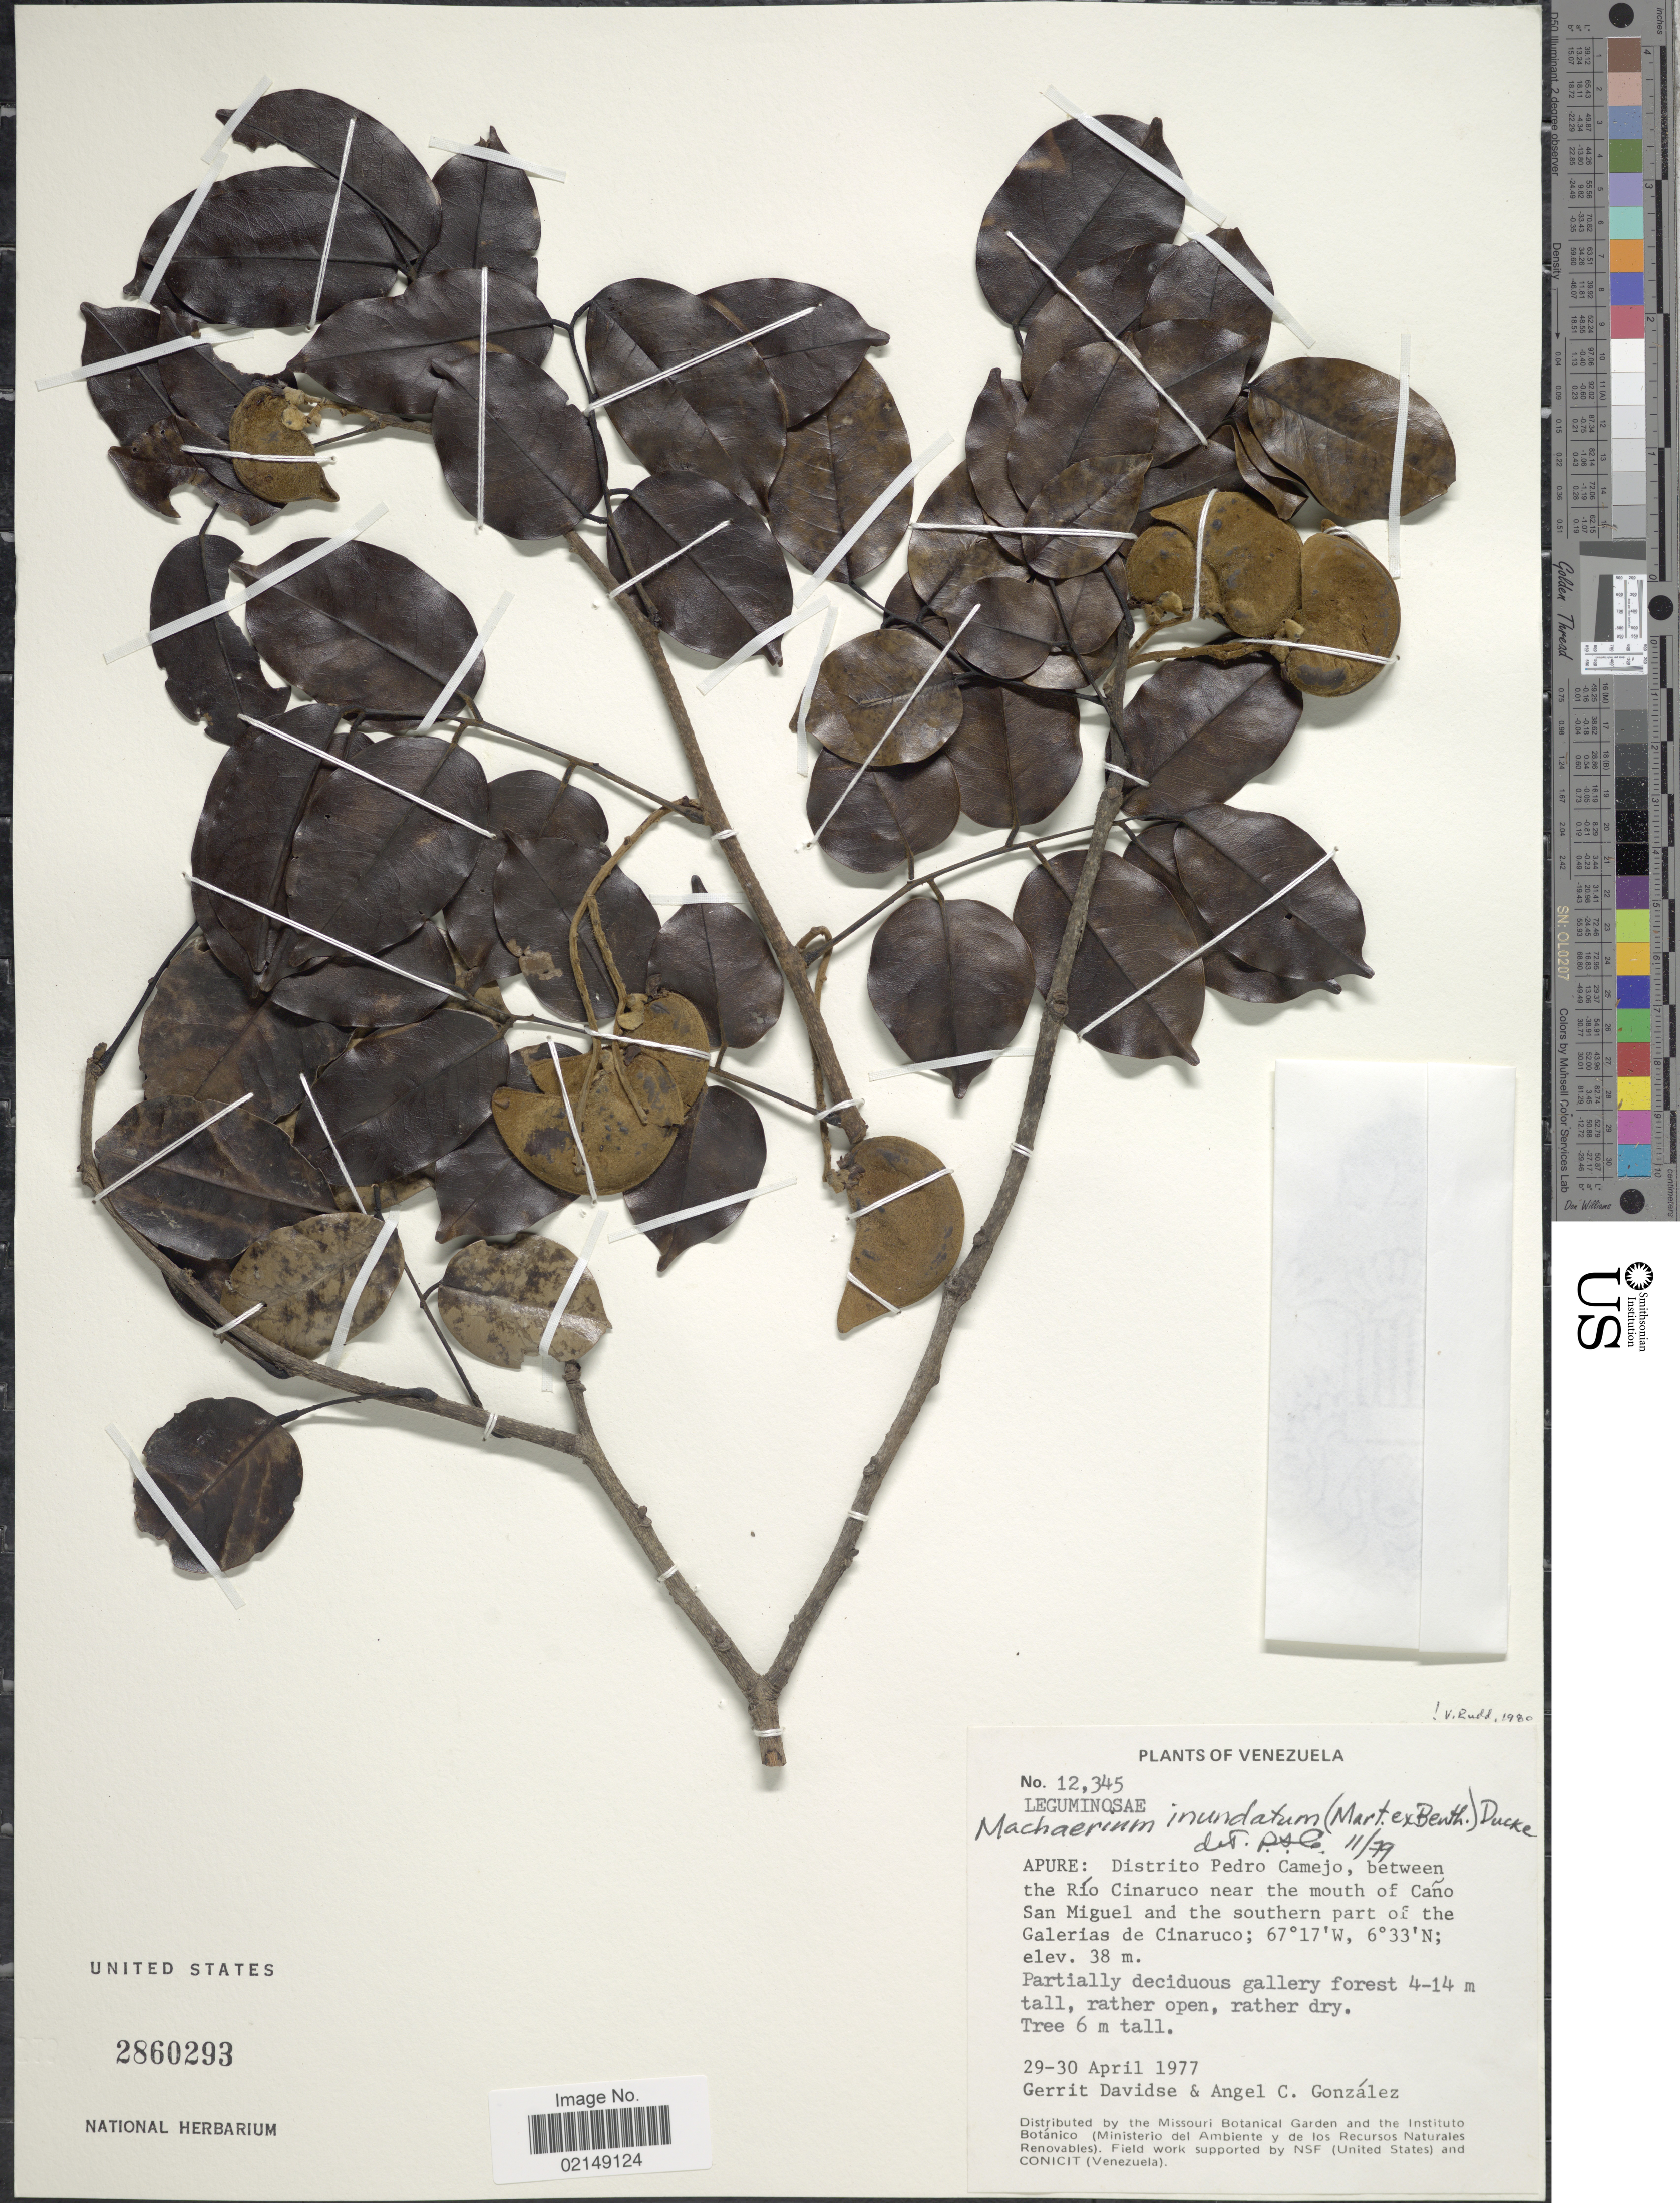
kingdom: Plantae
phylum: Tracheophyta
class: Magnoliopsida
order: Fabales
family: Fabaceae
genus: Machaerium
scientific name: Machaerium inundatum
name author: (Mart. ex Benth.) Ducke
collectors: G. Davidse & C. Gonzalez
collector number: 12345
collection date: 1977-04-29/1977-04-30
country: Venezuela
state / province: Apure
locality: Distrito Pedro Camejo, between the Rio Cinaruco near the south mouth of Cano San Miguel and the southern part of the Galerias de Cinaruco.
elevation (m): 38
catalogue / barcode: US 2860293